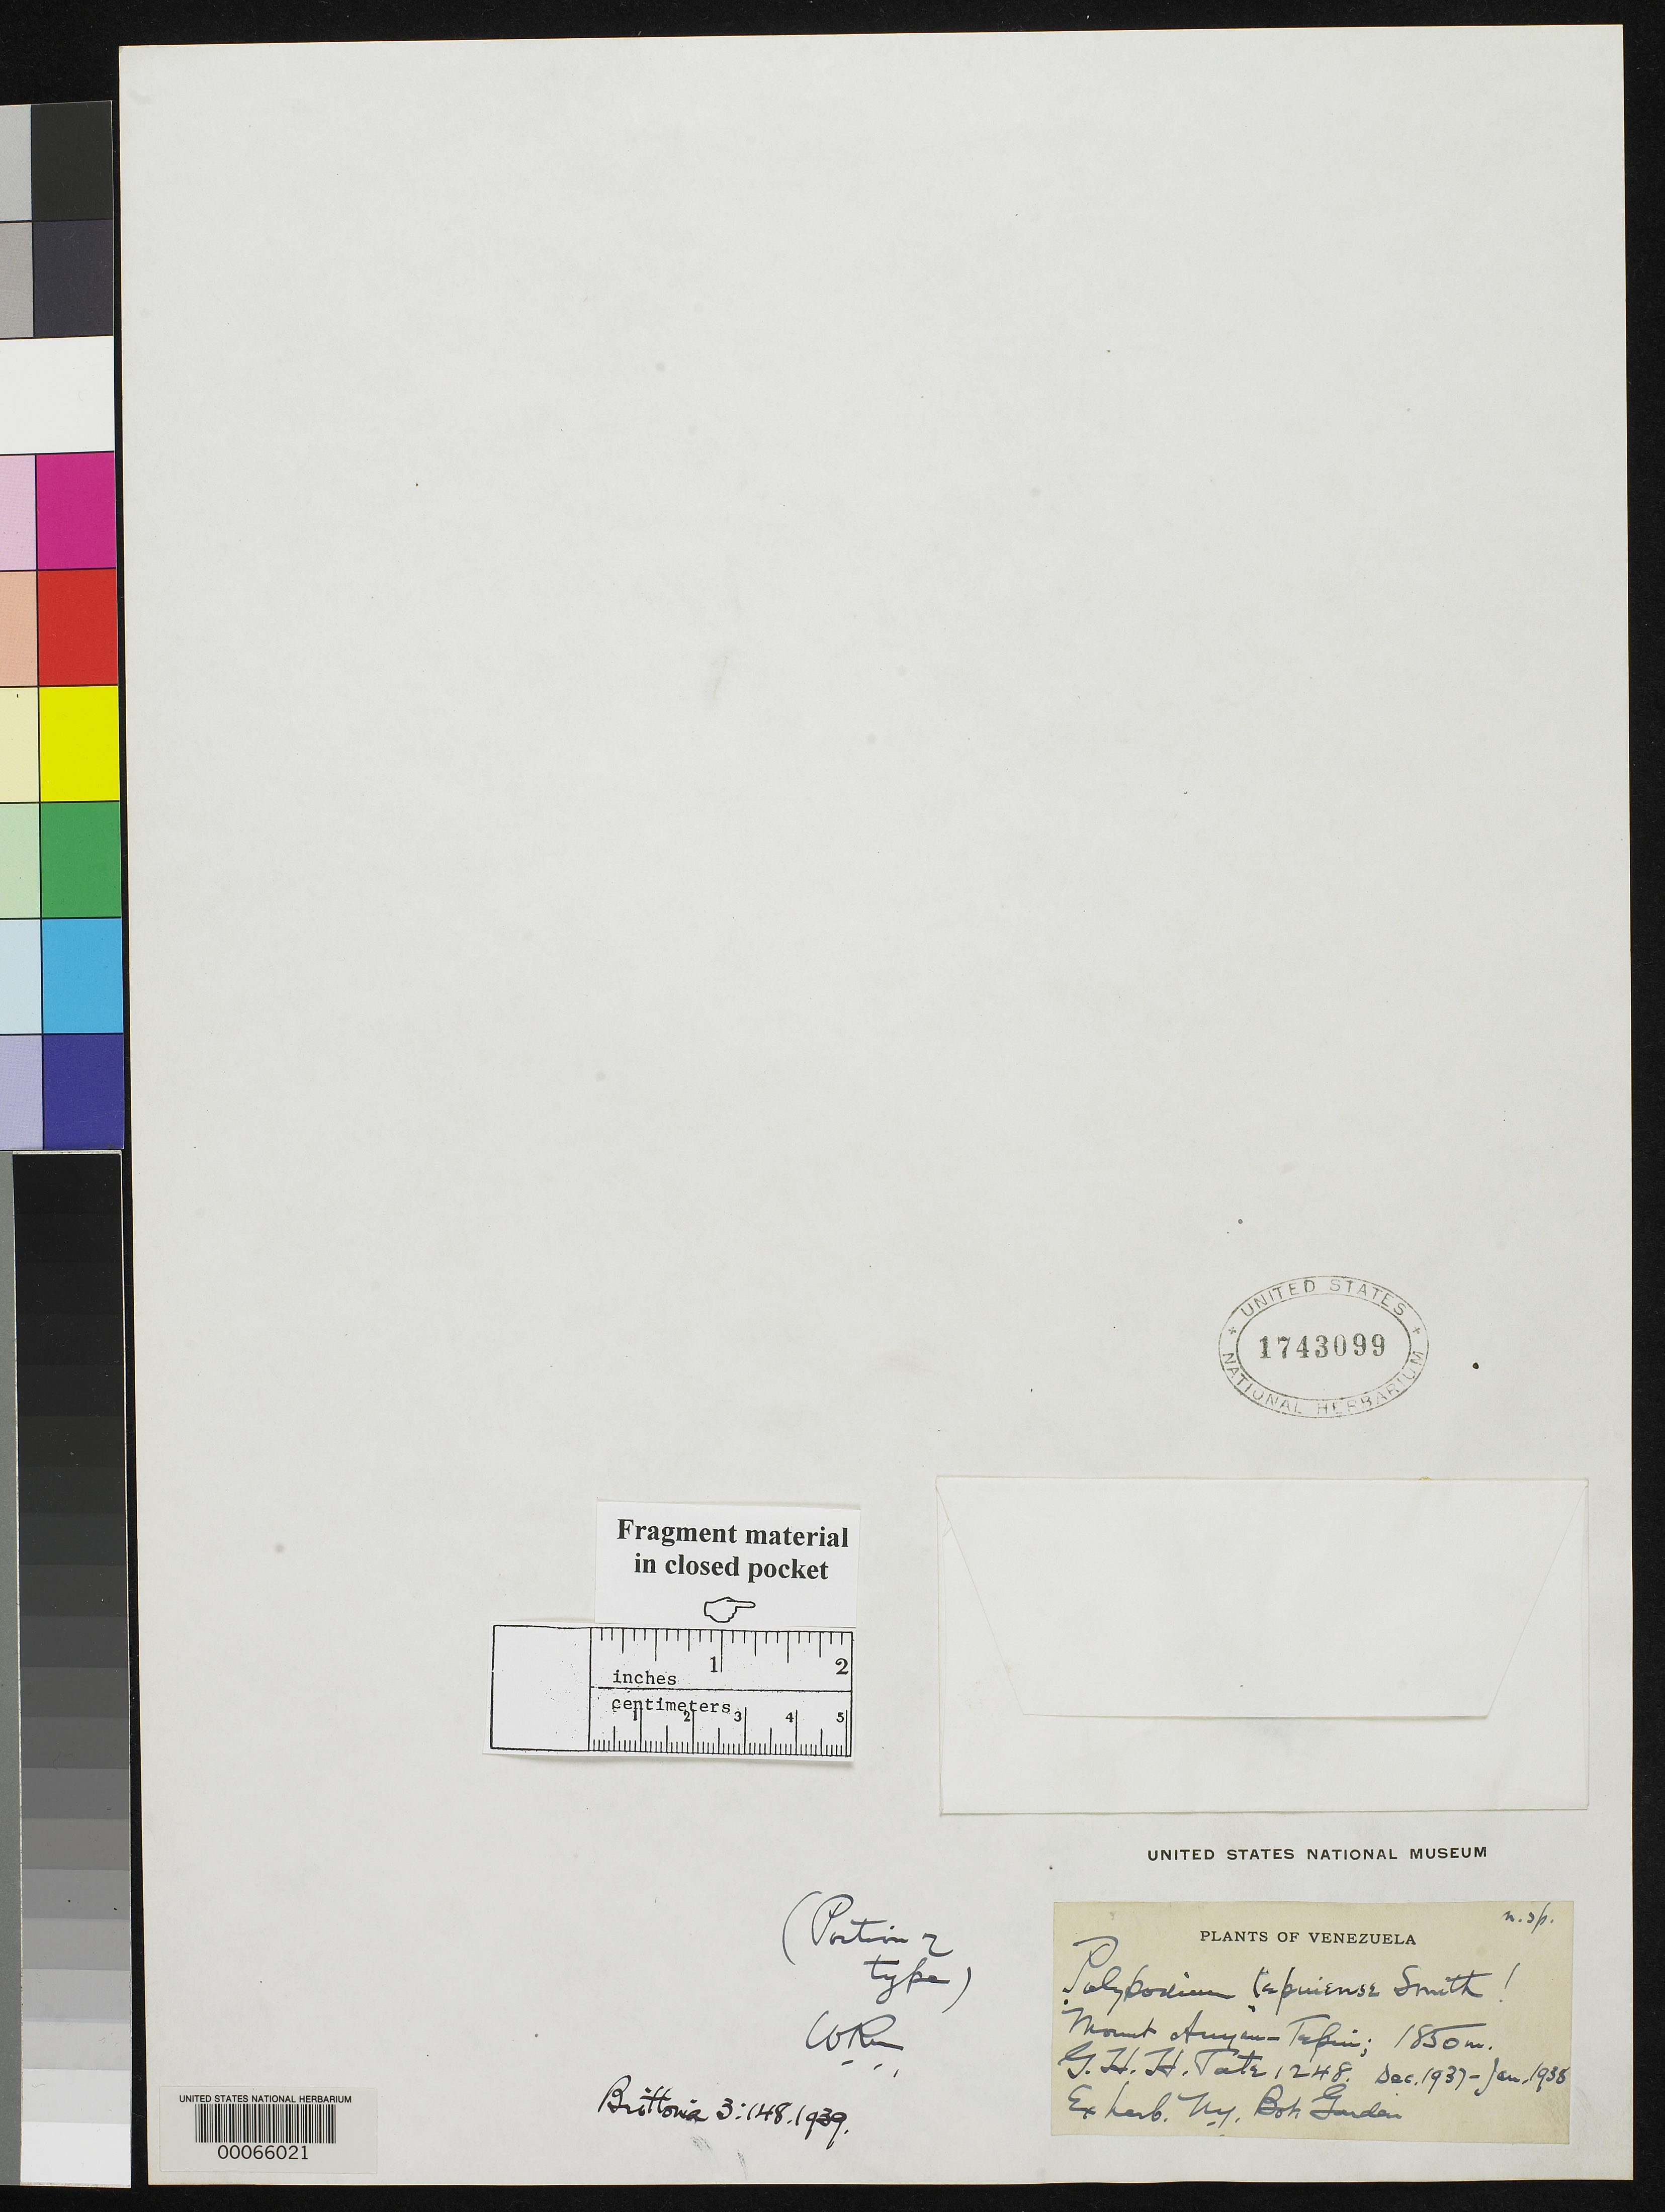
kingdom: Plantae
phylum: Tracheophyta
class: Polypodiopsida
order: Polypodiales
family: Polypodiaceae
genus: Polypodium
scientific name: Polypodium tepuiense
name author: A.C. Sm. in Gleason & Killip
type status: Type Collection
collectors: G. H. H.Tate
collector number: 1248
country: Venezuela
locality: Mt. Auyantepui.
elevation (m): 1850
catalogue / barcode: US 1743099